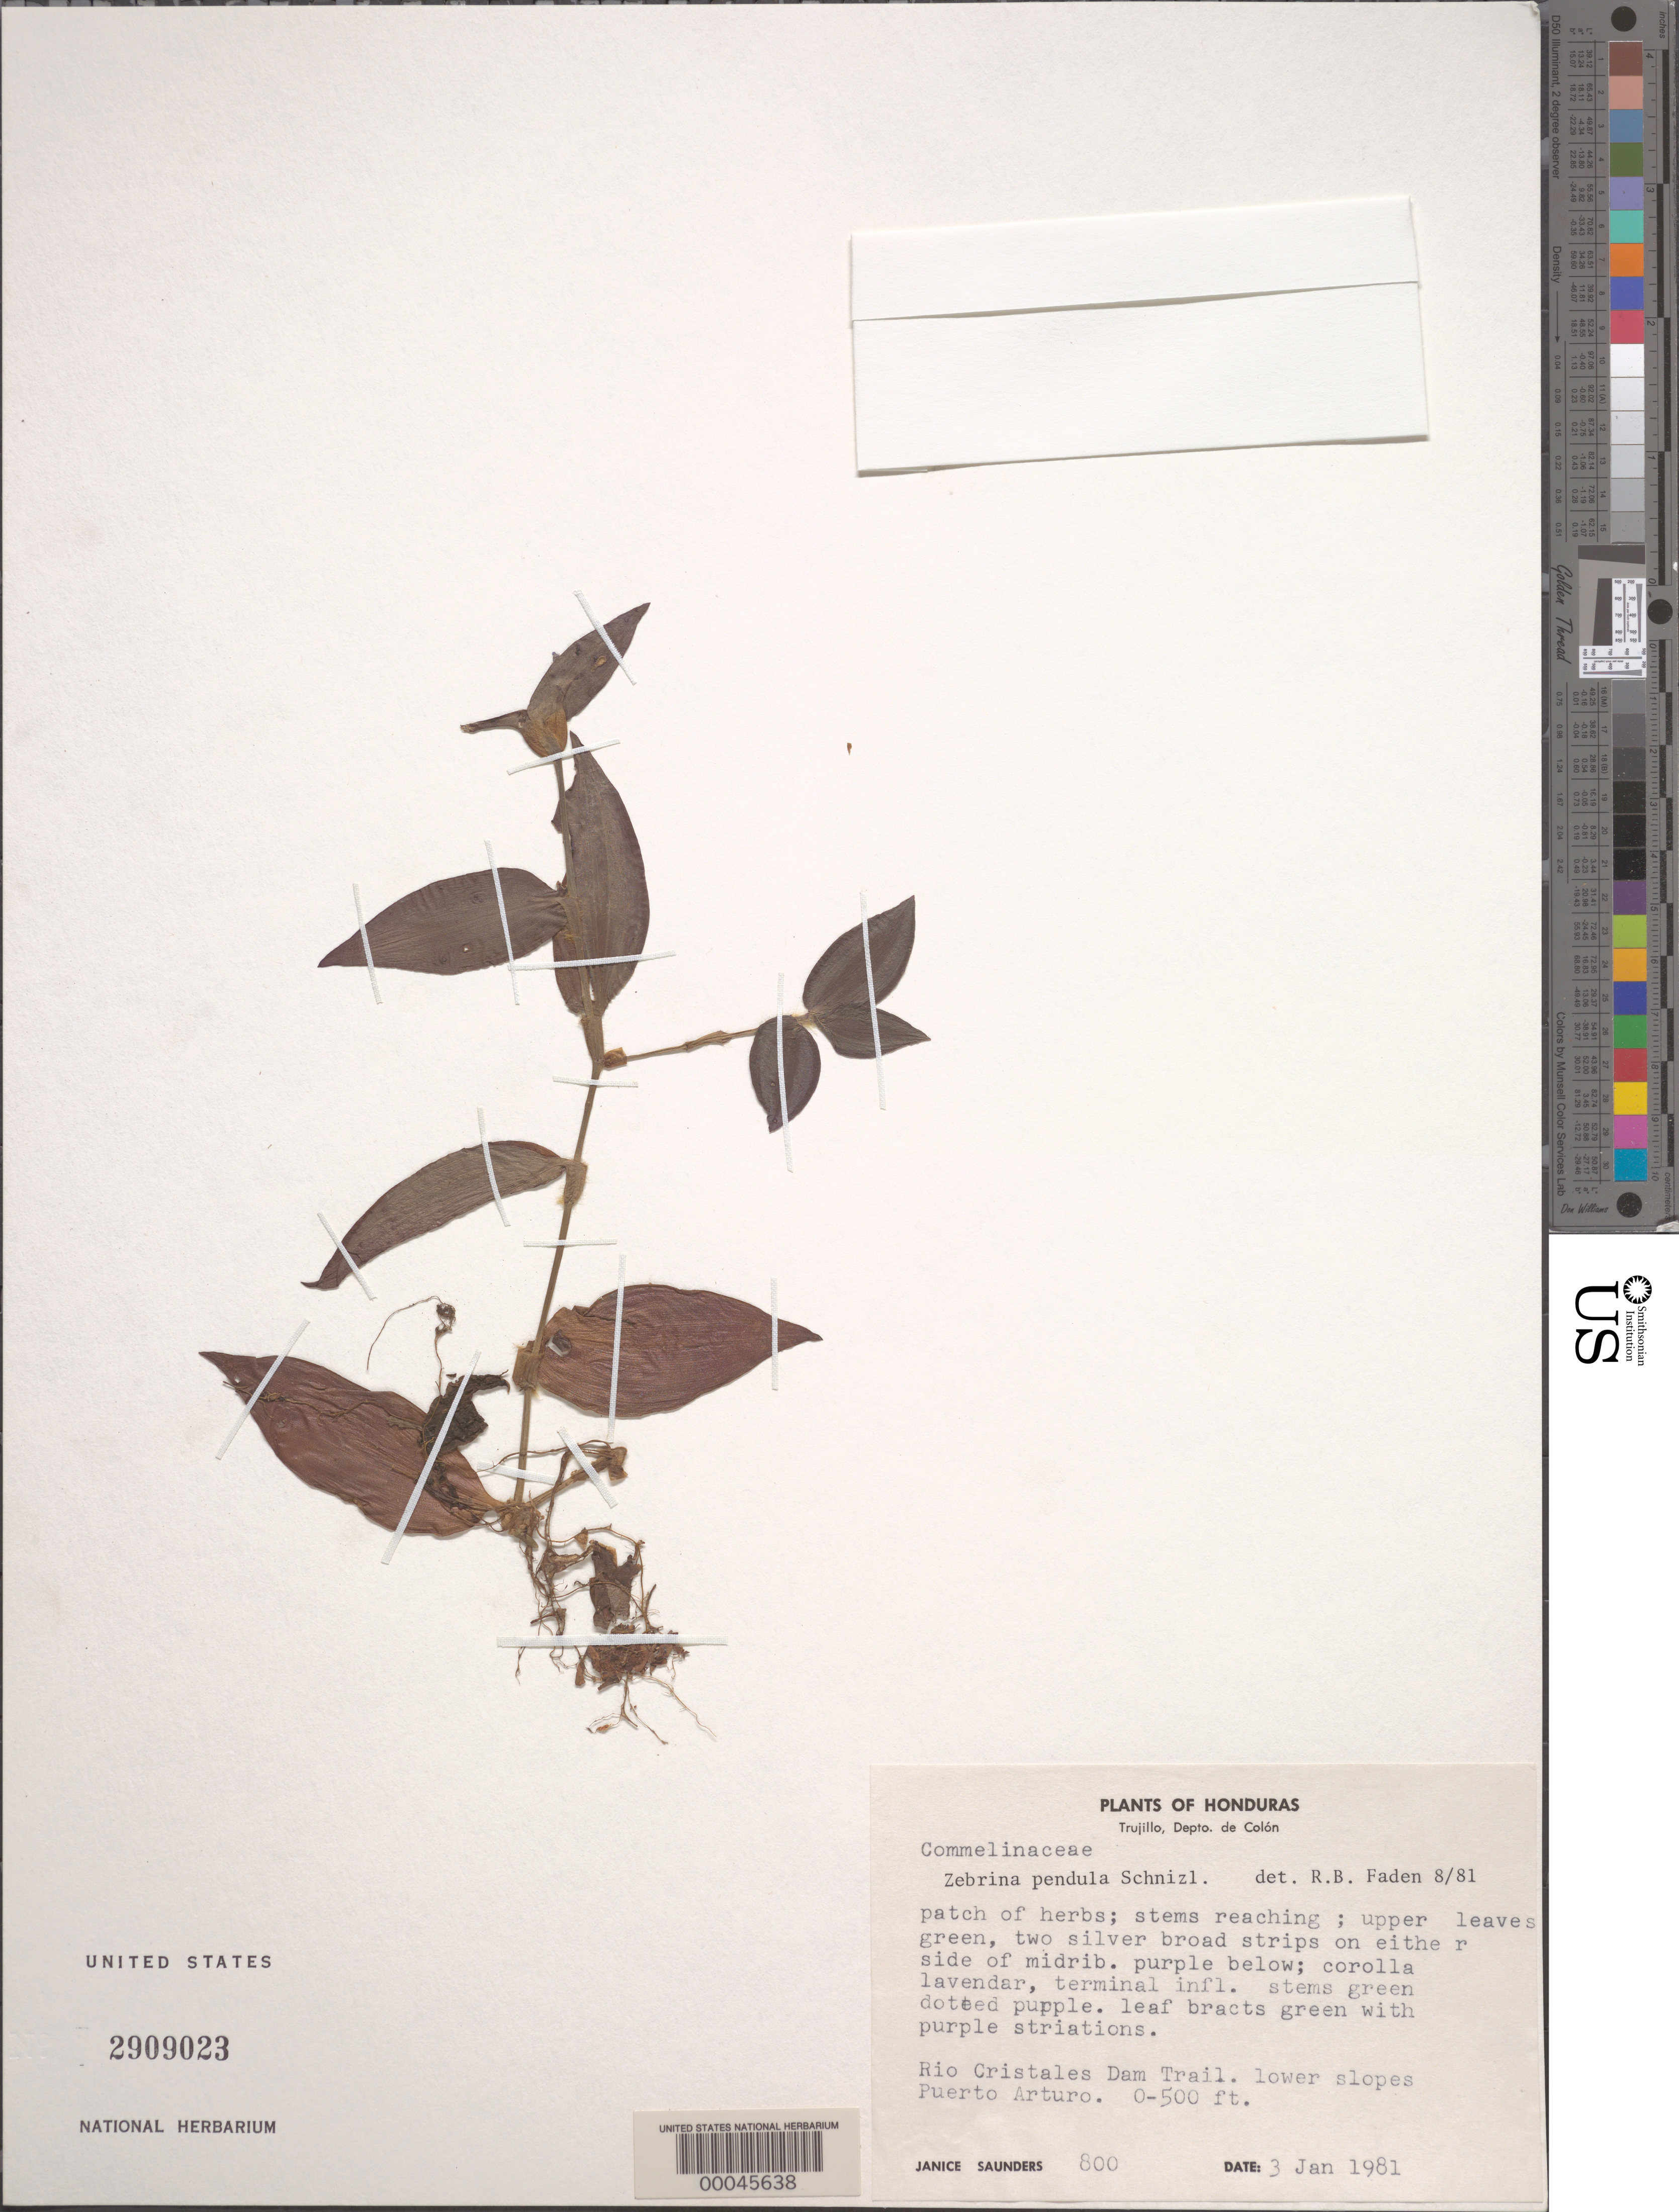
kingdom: Plantae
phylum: Tracheophyta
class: Liliopsida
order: Commelinales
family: Commelinaceae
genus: Tradescantia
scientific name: Tradescantia zebrina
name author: Bosse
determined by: Faden, Robert B., (US), Smithsonian Institution - National Museum of Natural History (UNITED STATES)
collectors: J. Saunders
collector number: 800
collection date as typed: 03 Jan 1981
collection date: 1981-01-03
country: Honduras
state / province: Colón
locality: Trujillo, Río Cristales dam trail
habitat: Trailside, slopes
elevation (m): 0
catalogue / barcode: US 2909023